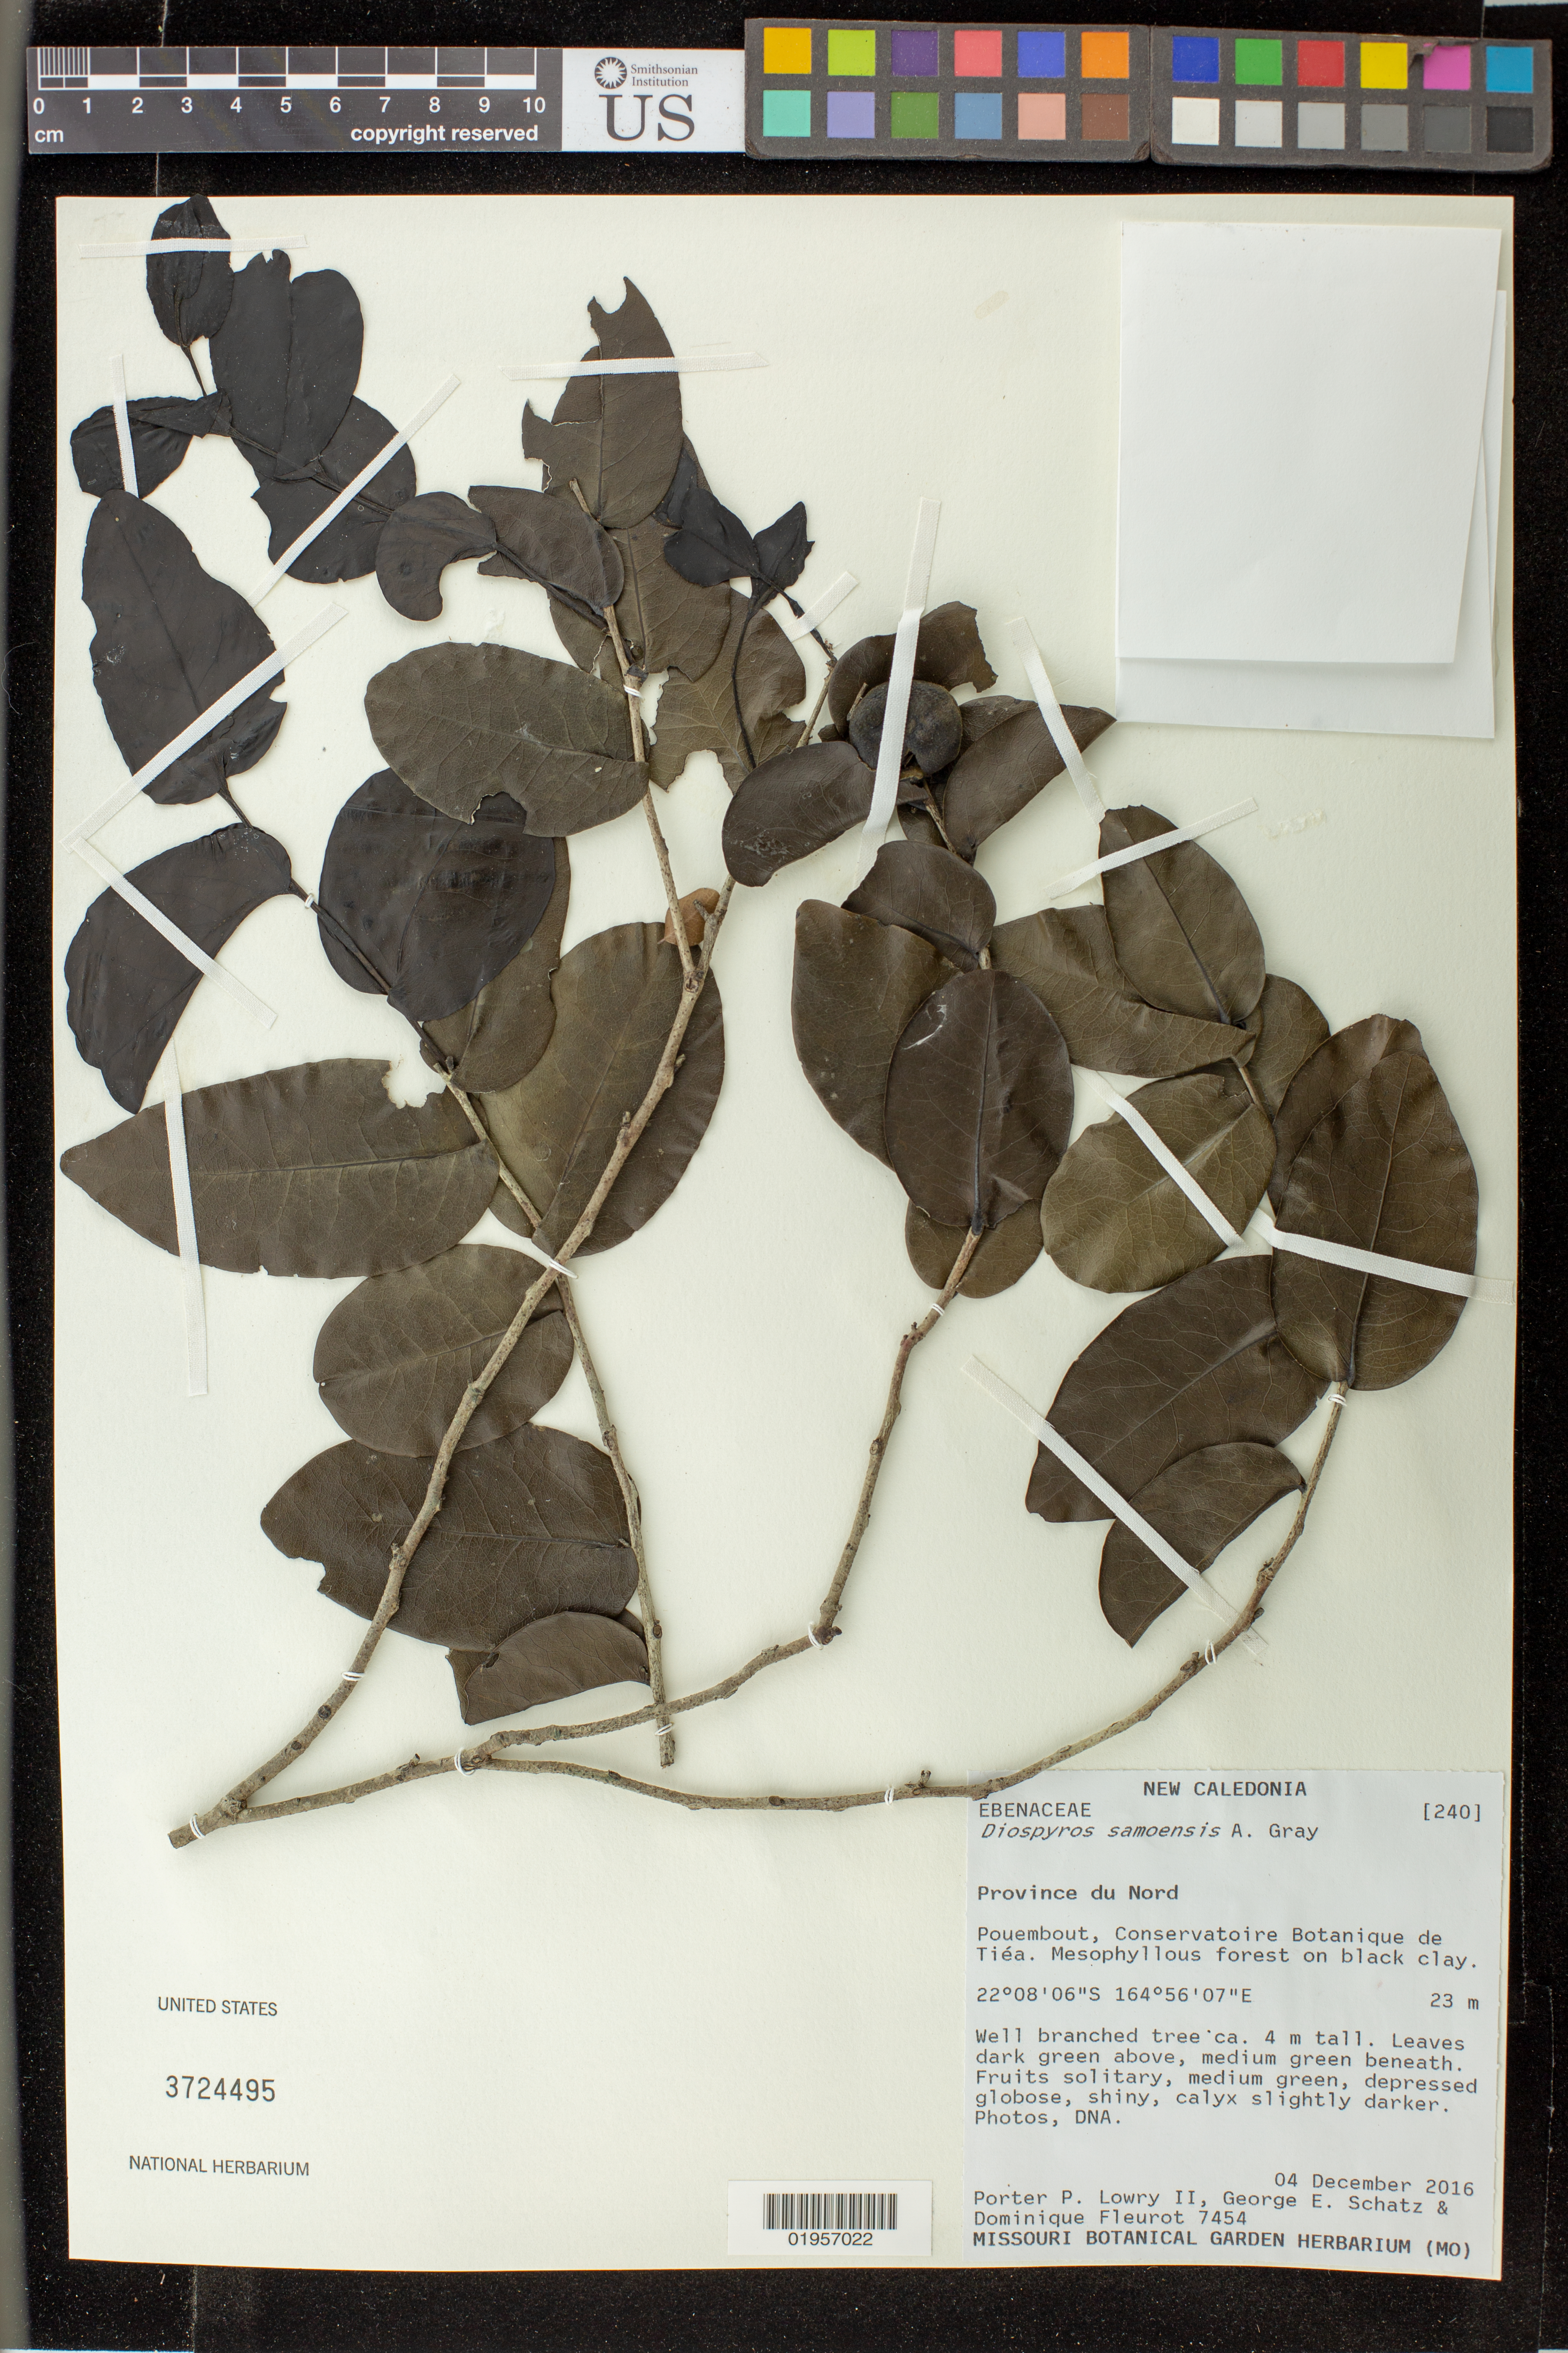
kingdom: Plantae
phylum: Tracheophyta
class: Magnoliopsida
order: Ericales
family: Ebenaceae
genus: Diospyros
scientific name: Diospyros samoensis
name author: A. Gray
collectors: P. Lowry, G. Schatz & Fleurot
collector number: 7454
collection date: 2016-12-04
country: New Caledonia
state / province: Nord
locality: Pouembout, Conservatoire Botanique de Tiea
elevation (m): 23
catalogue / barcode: US 3724495